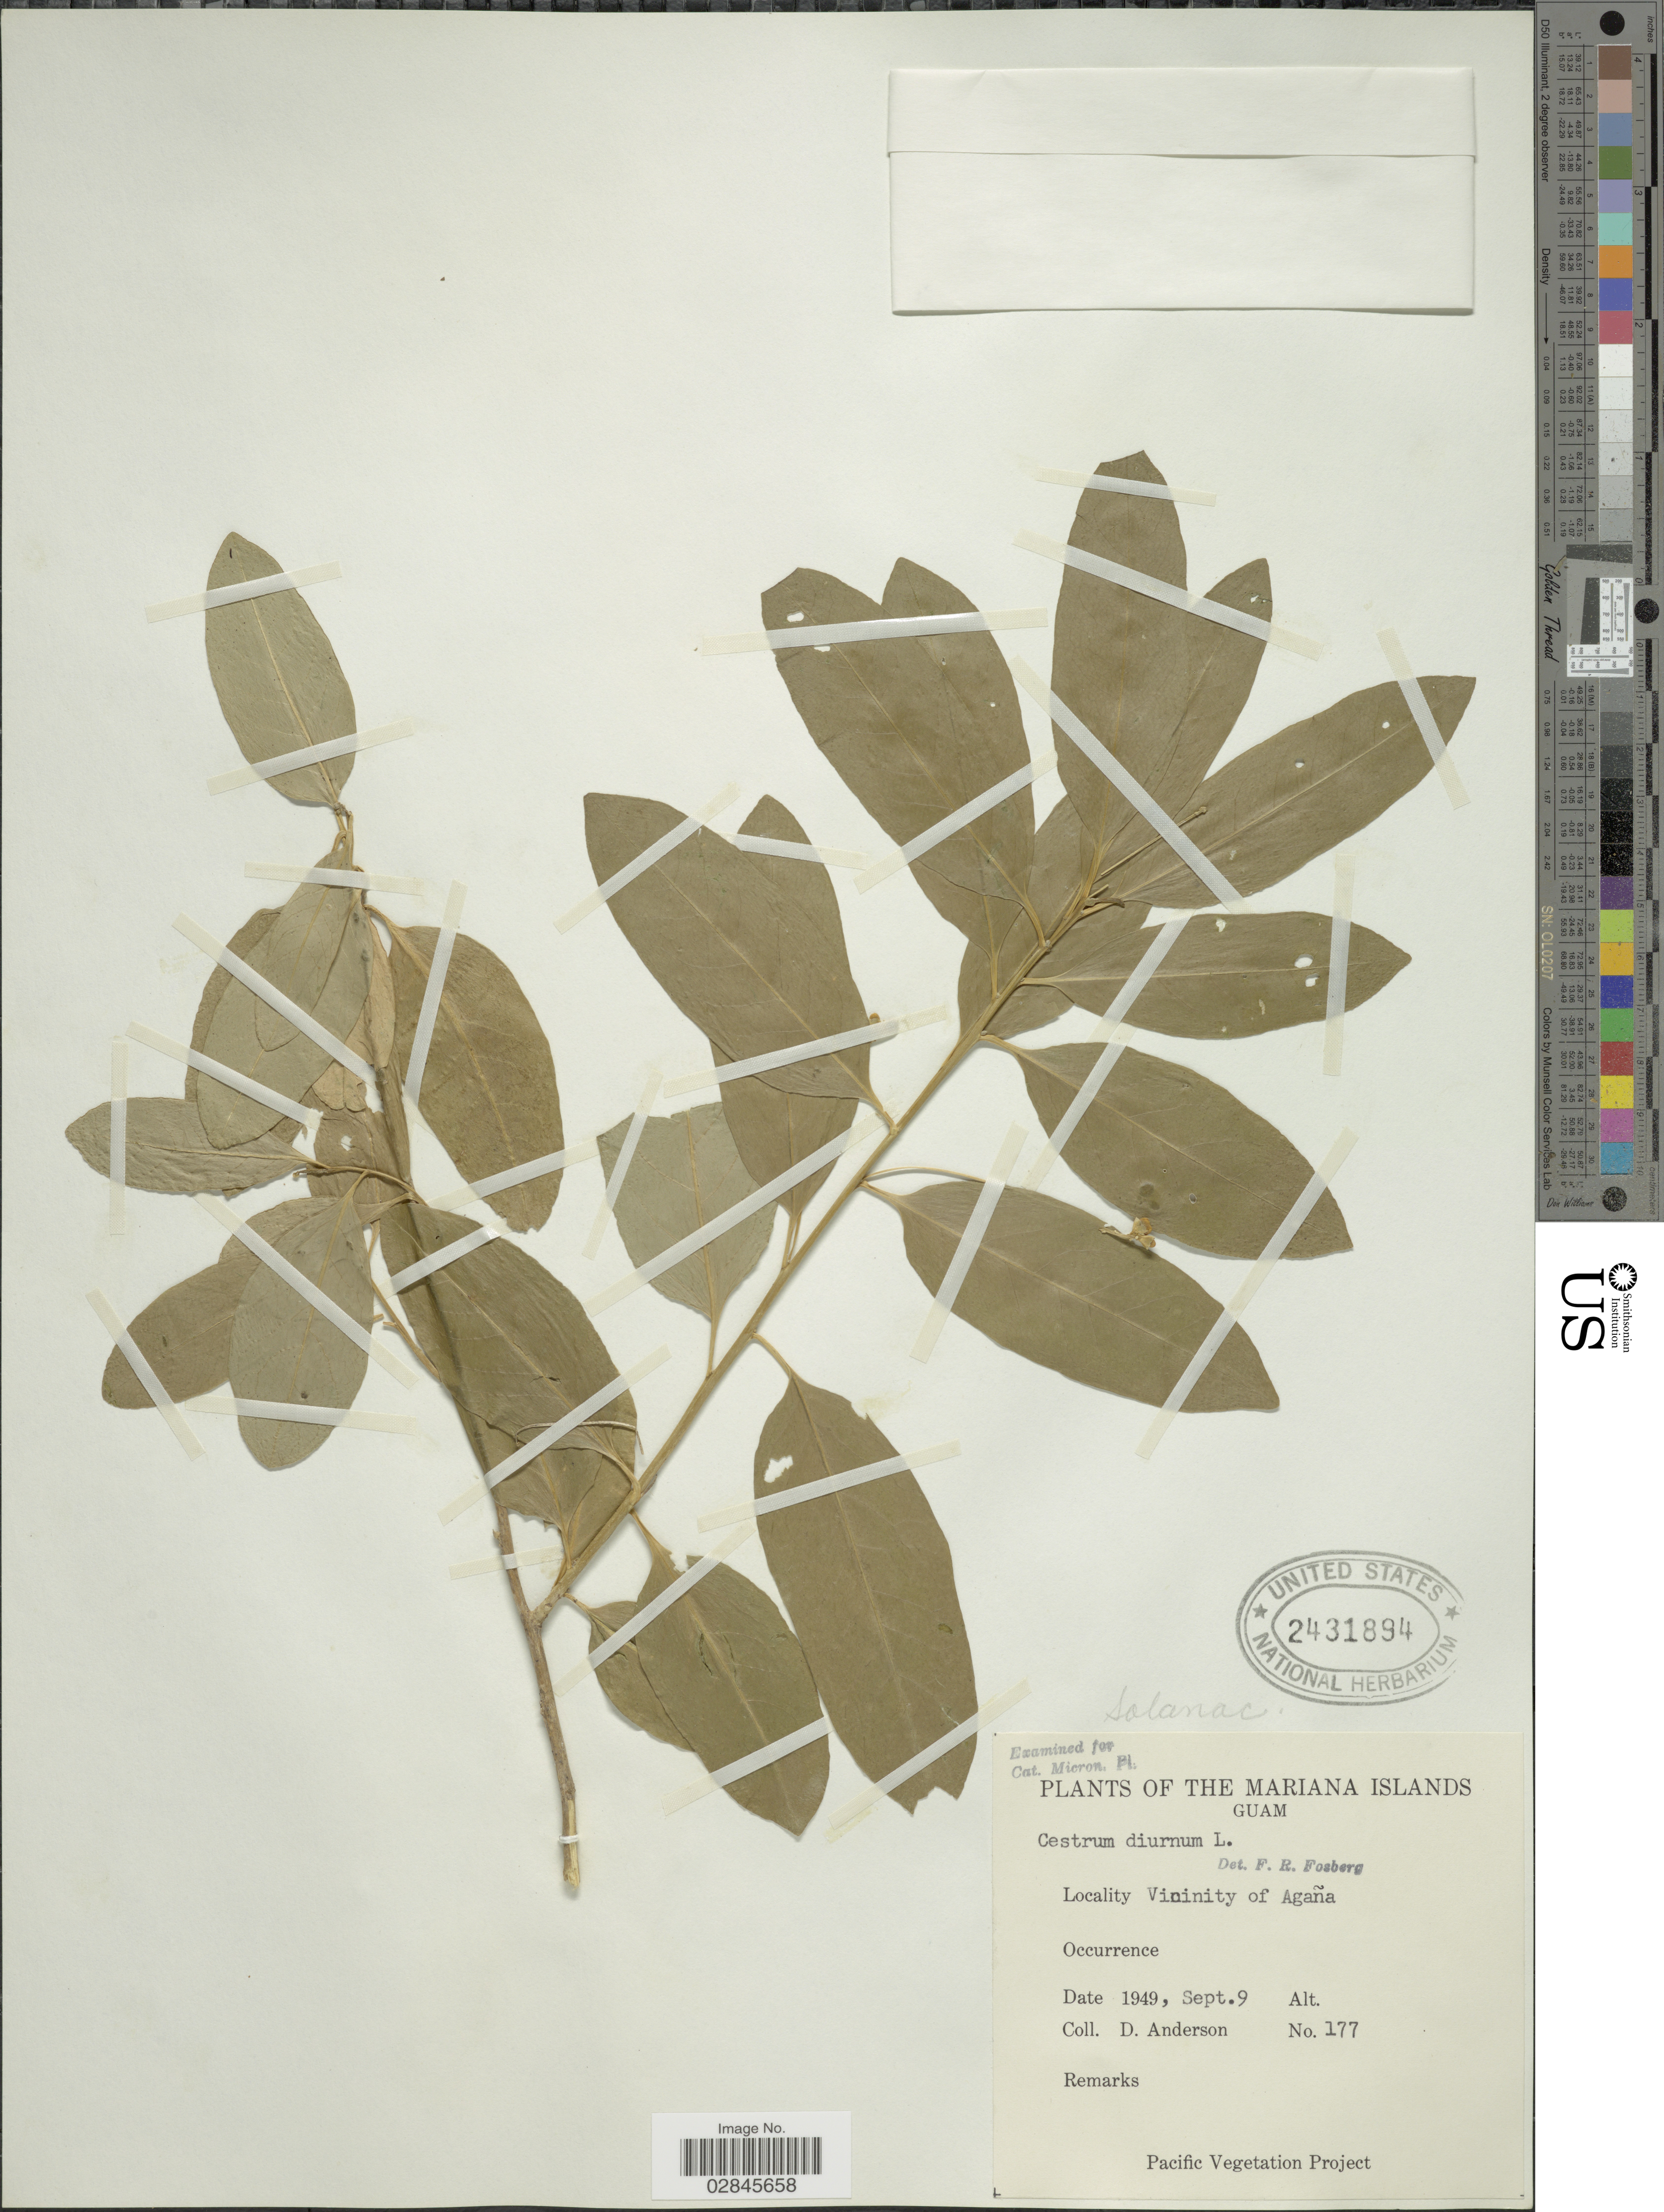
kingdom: Plantae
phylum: Tracheophyta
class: Magnoliopsida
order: Solanales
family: Solanaceae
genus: Cestrum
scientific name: Cestrum diurnum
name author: L.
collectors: D. Anderson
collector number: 177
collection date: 1949-09-09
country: Guam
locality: The Mariana Islands. Vicinity of Agaña.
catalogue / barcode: US 2431894